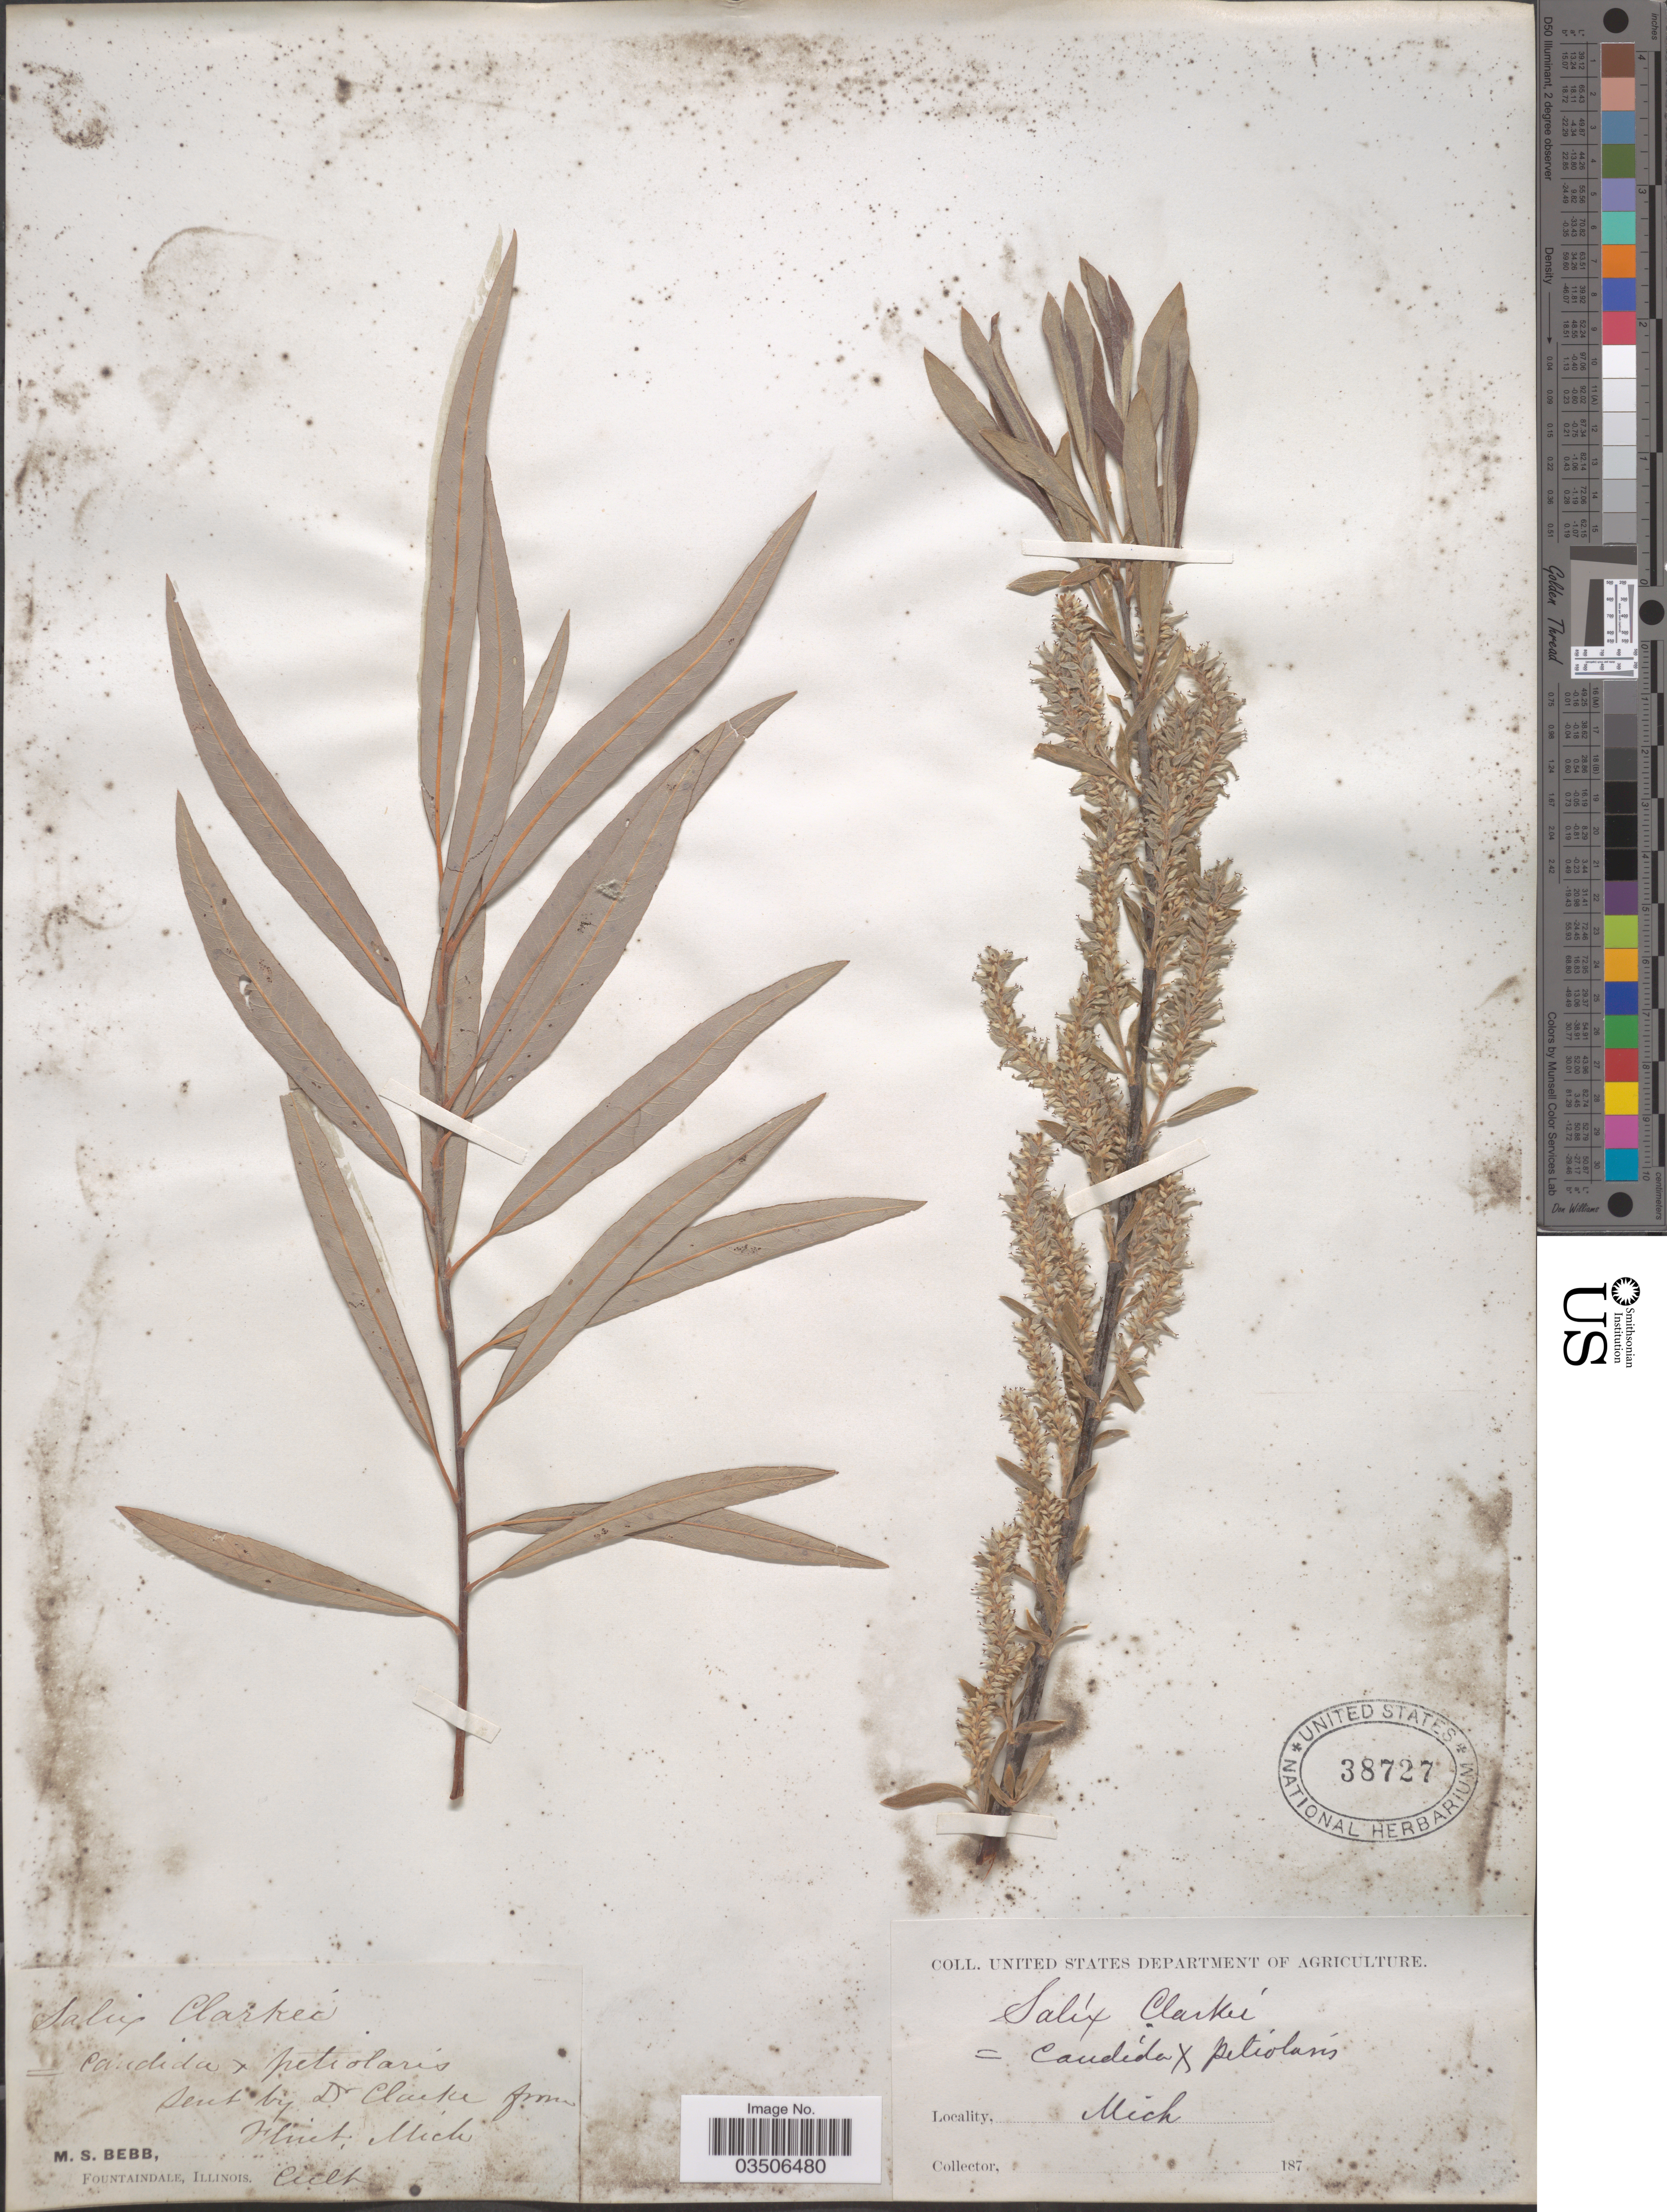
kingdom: Plantae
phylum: Tracheophyta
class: Magnoliopsida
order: Malpighiales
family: Salicaceae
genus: Salix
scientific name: Salix cordata x S. petiolaris Sm.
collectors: M. Bebb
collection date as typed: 187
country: United States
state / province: Illinois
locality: Fountaindale. Mich.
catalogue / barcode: US 38727